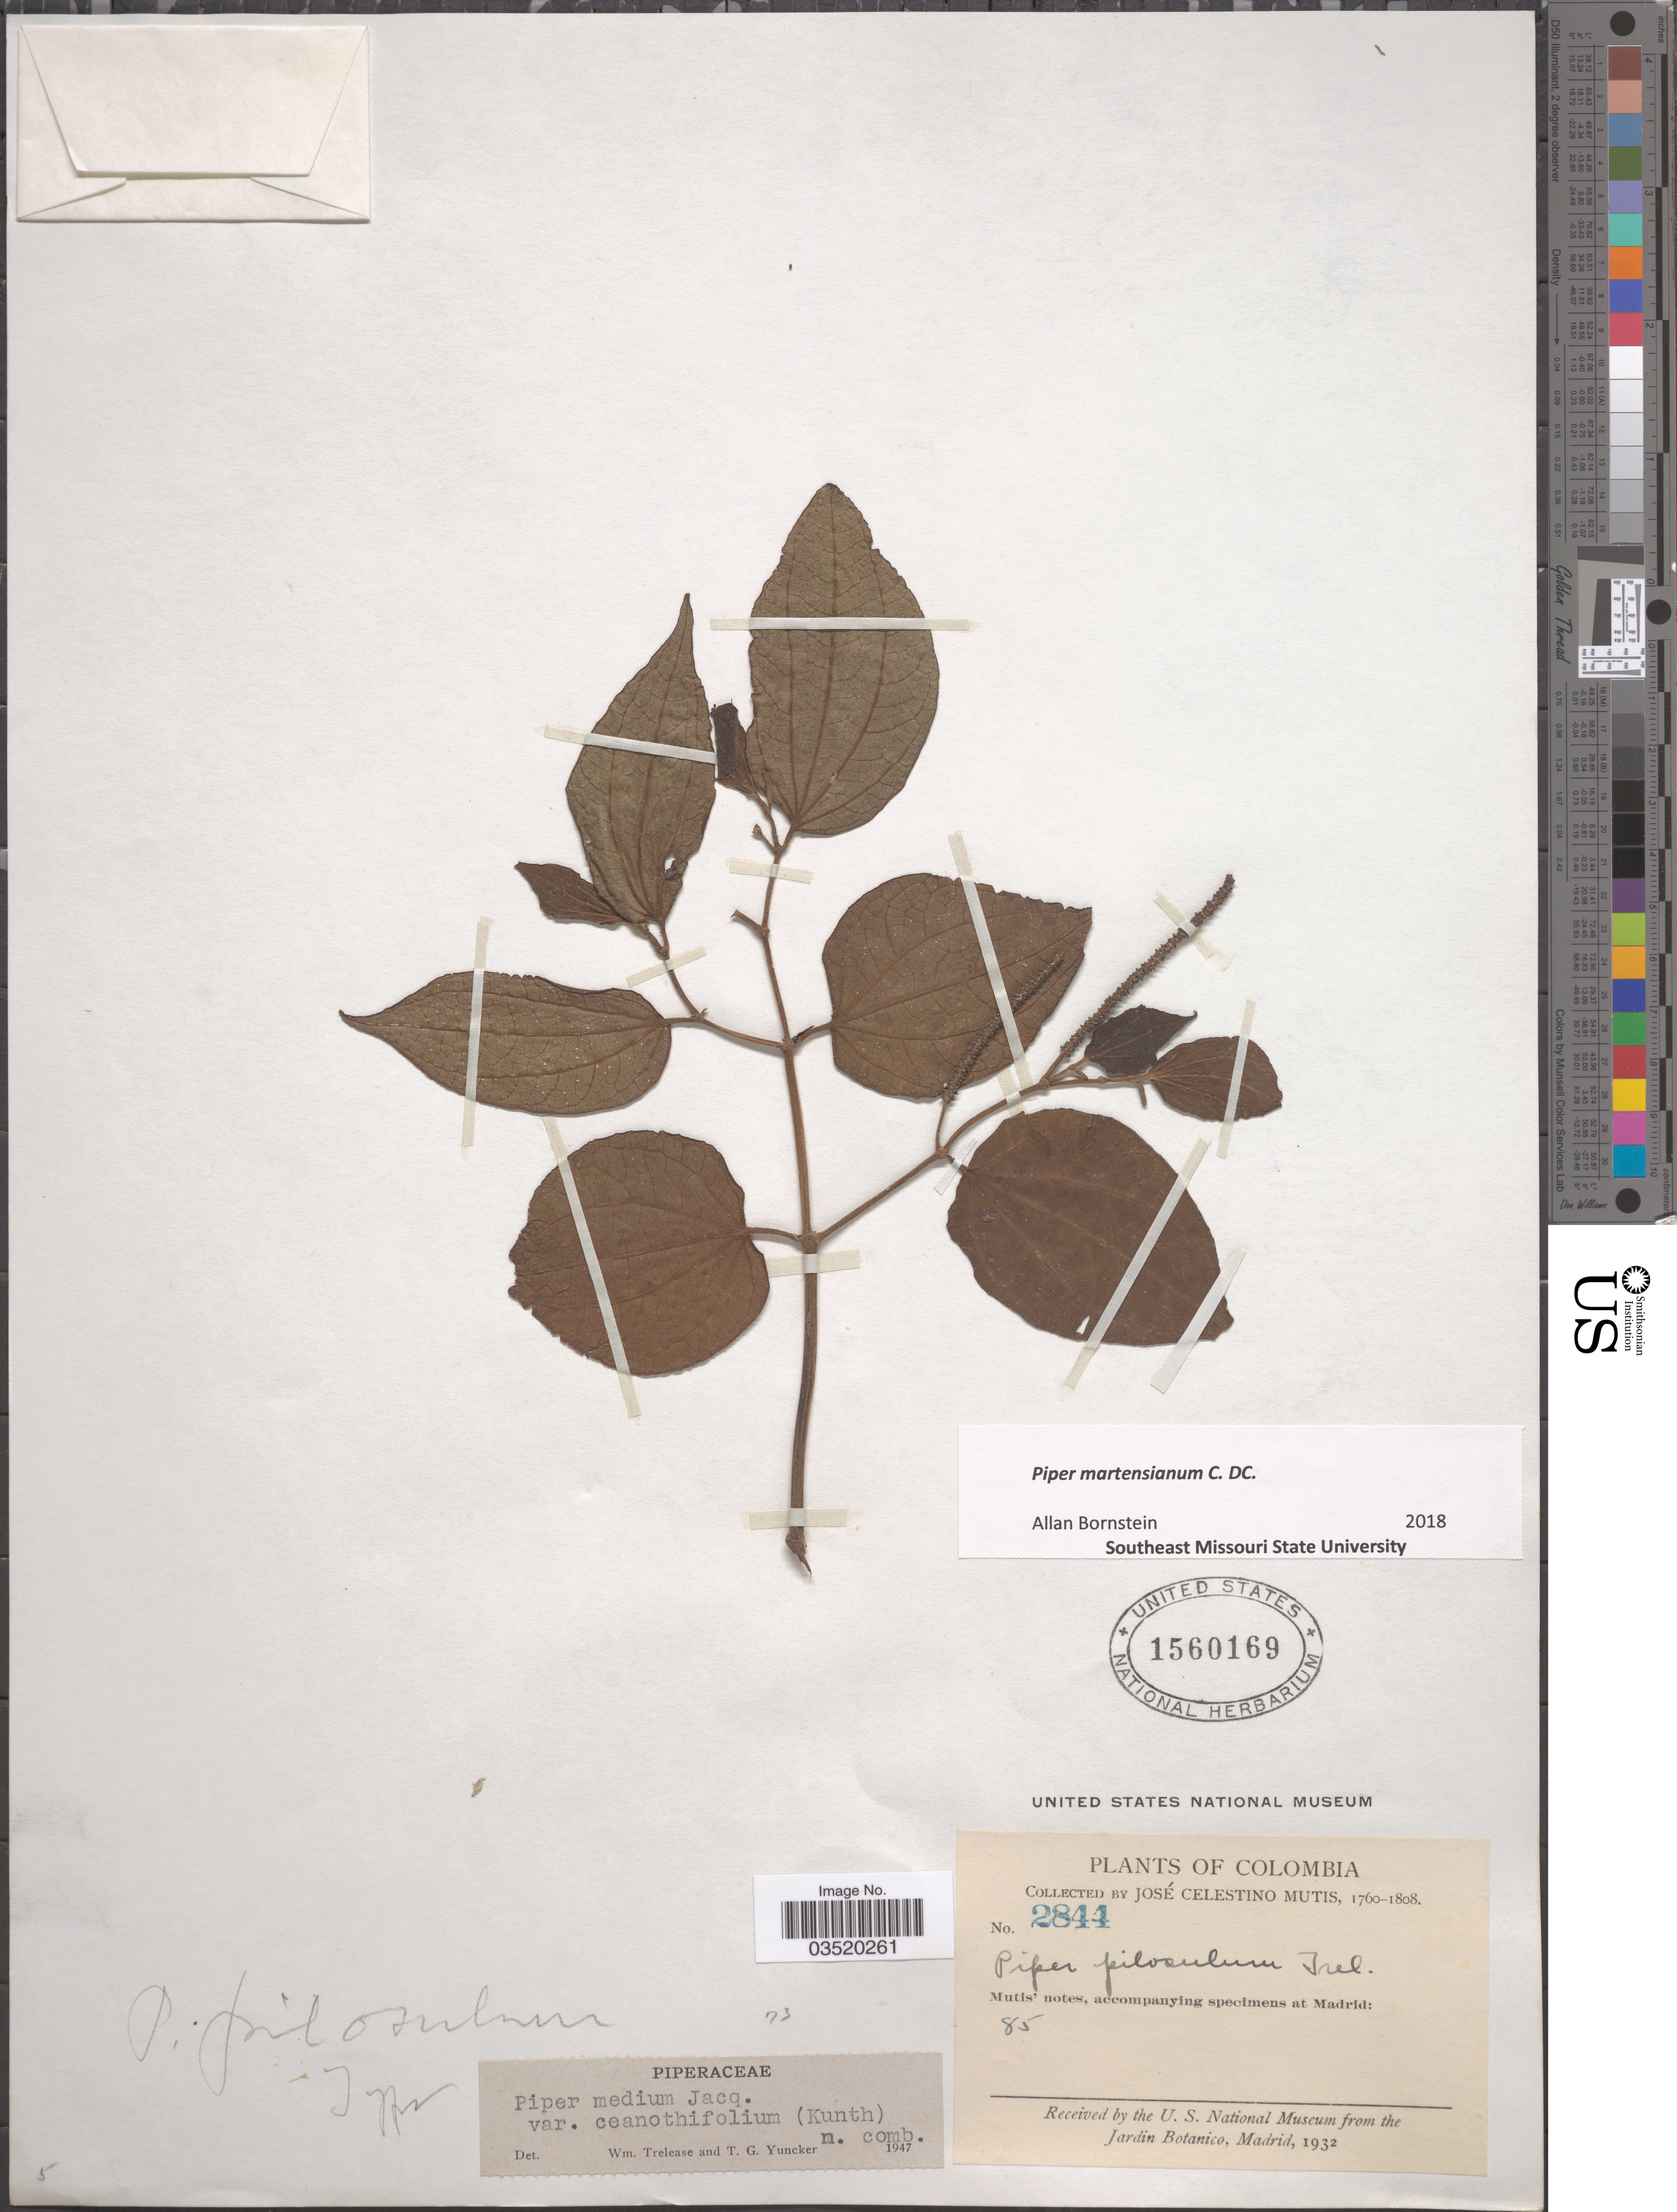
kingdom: Plantae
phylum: Tracheophyta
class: Magnoliopsida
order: Piperales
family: Piperaceae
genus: Piper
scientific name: Piper martensianum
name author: C. DC.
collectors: J. C. B. Mutis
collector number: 2844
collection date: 1760/1808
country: Colombia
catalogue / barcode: US 1560169